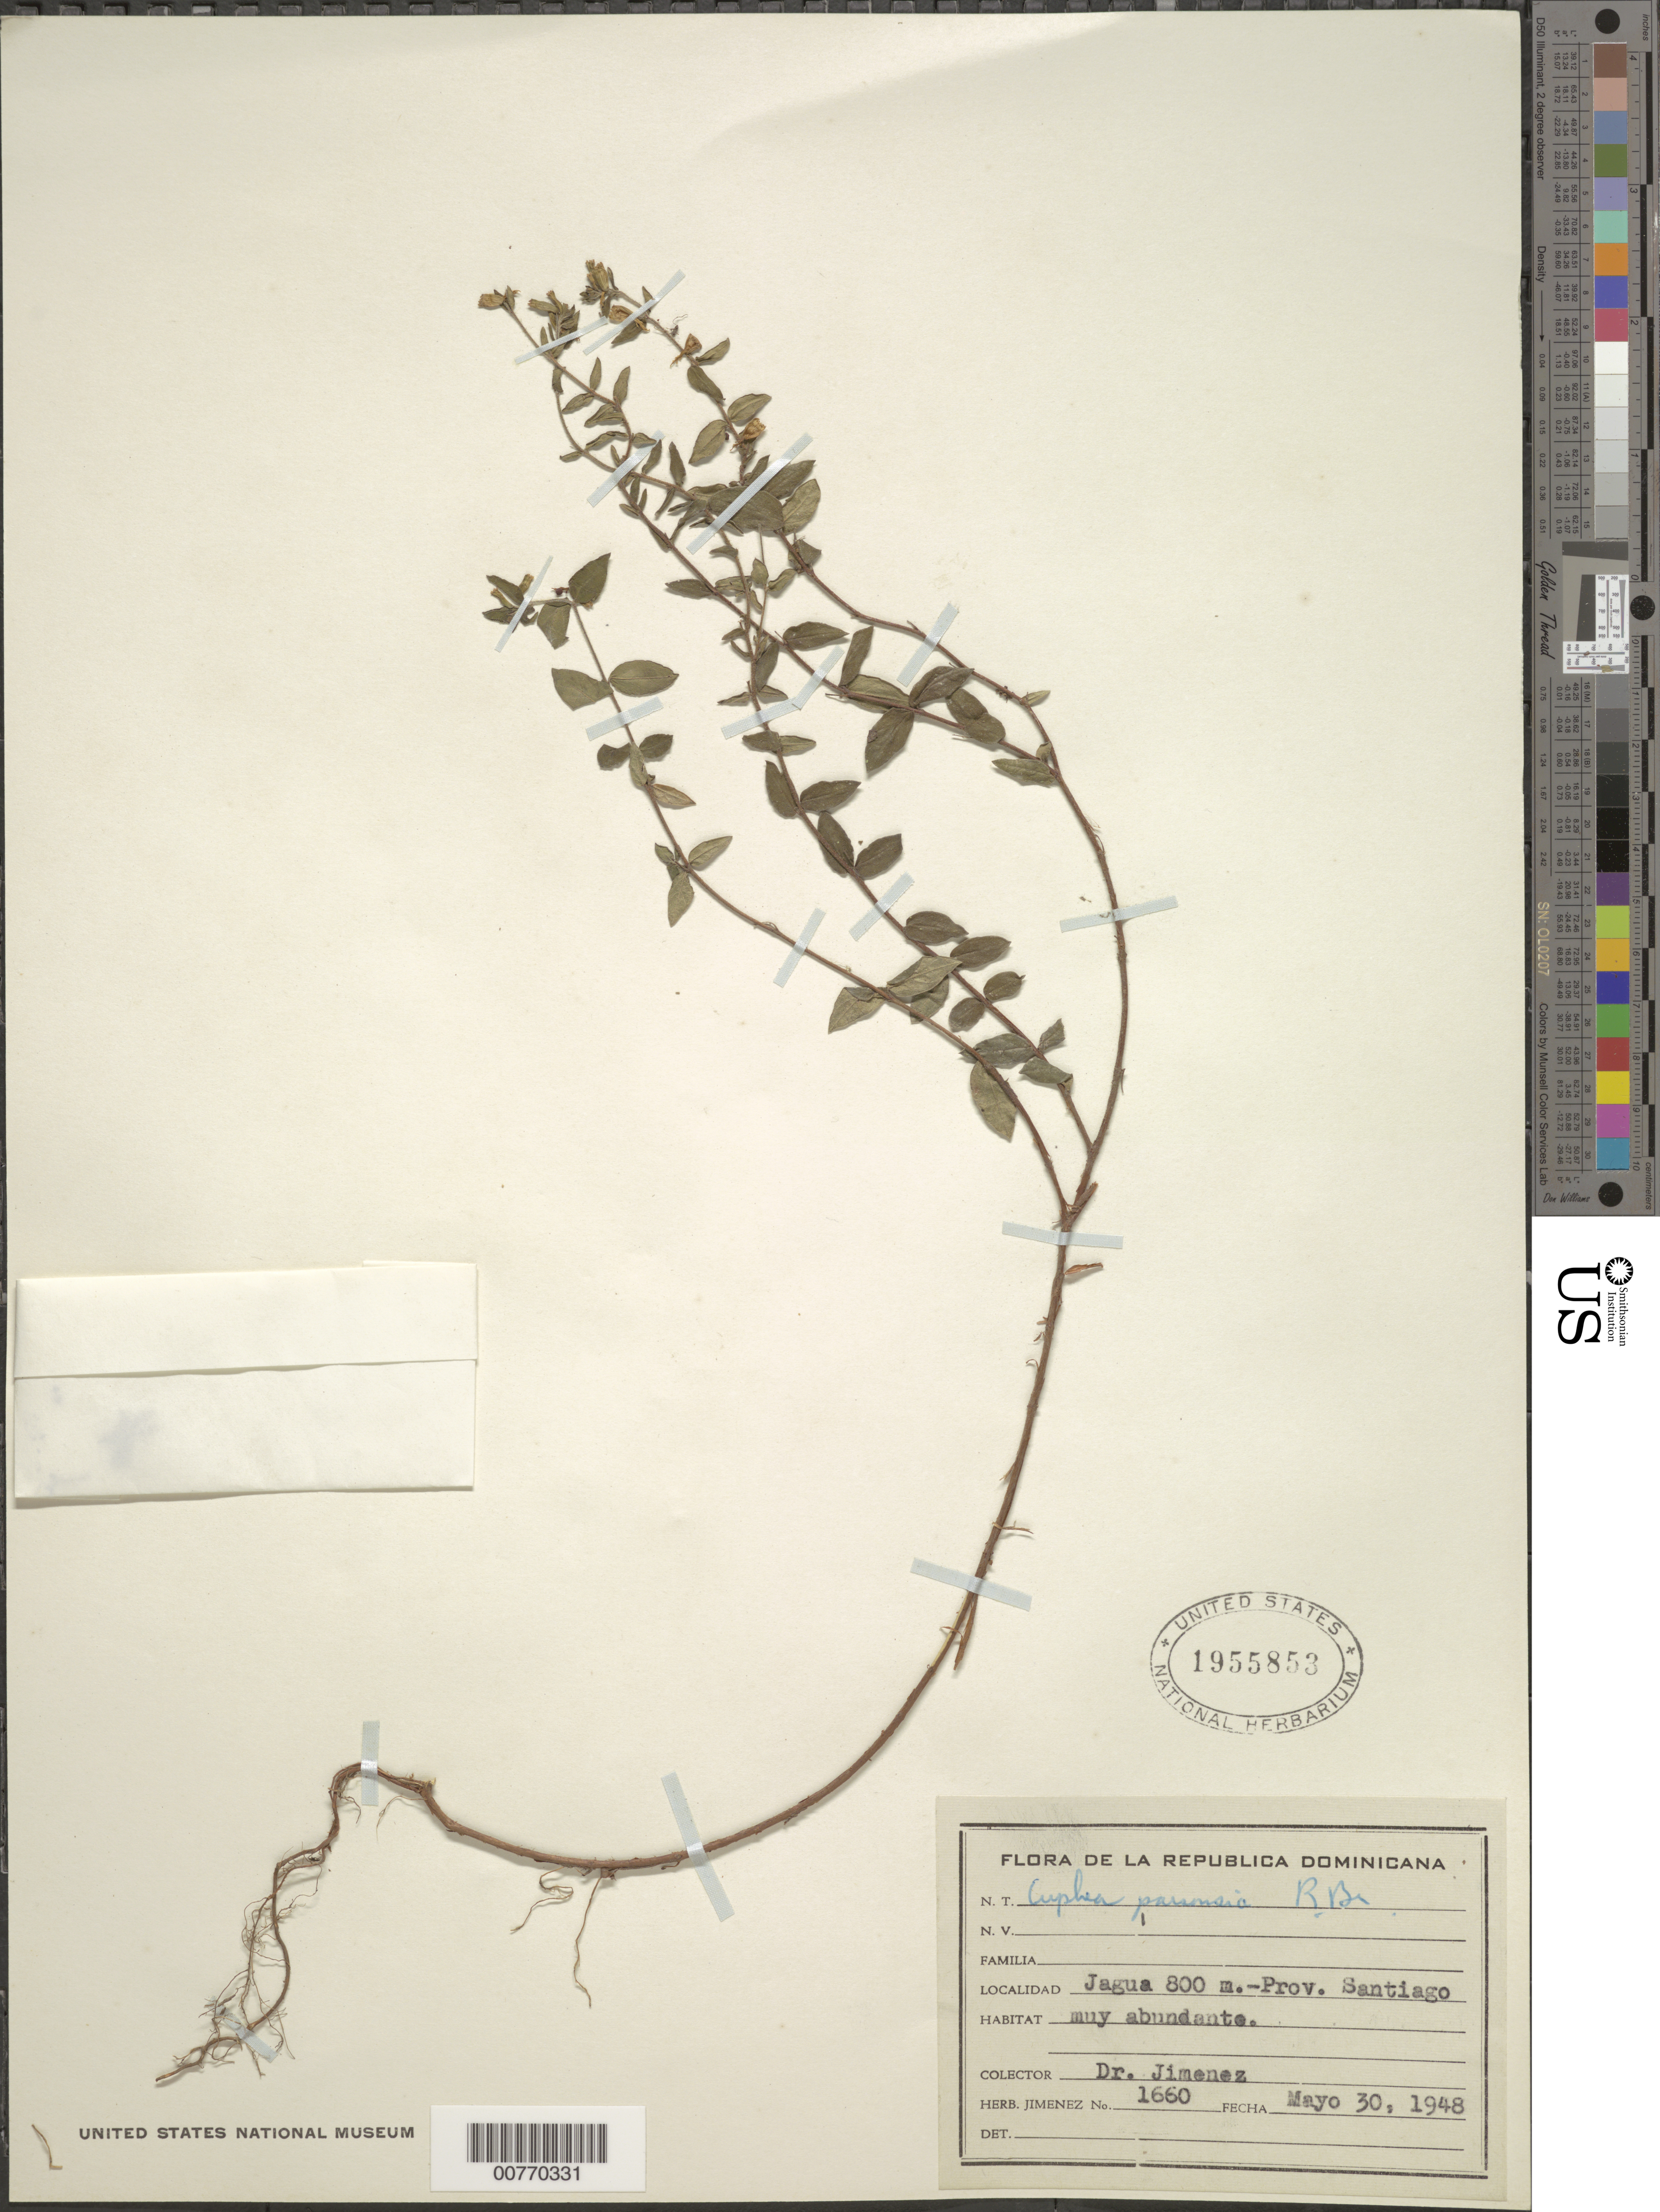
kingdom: Plantae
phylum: Tracheophyta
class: Magnoliopsida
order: Myrtales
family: Lythraceae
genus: Cuphea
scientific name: Cuphea parsonsia var. parsonsia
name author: (L.) R. Br. ex Steud.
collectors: J. J. Jiménez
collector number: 1660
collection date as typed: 30 May 1948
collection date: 1948-05-30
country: Dominican Republic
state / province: Santiago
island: Hispaniola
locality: Jagua.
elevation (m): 800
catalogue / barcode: US 1955853